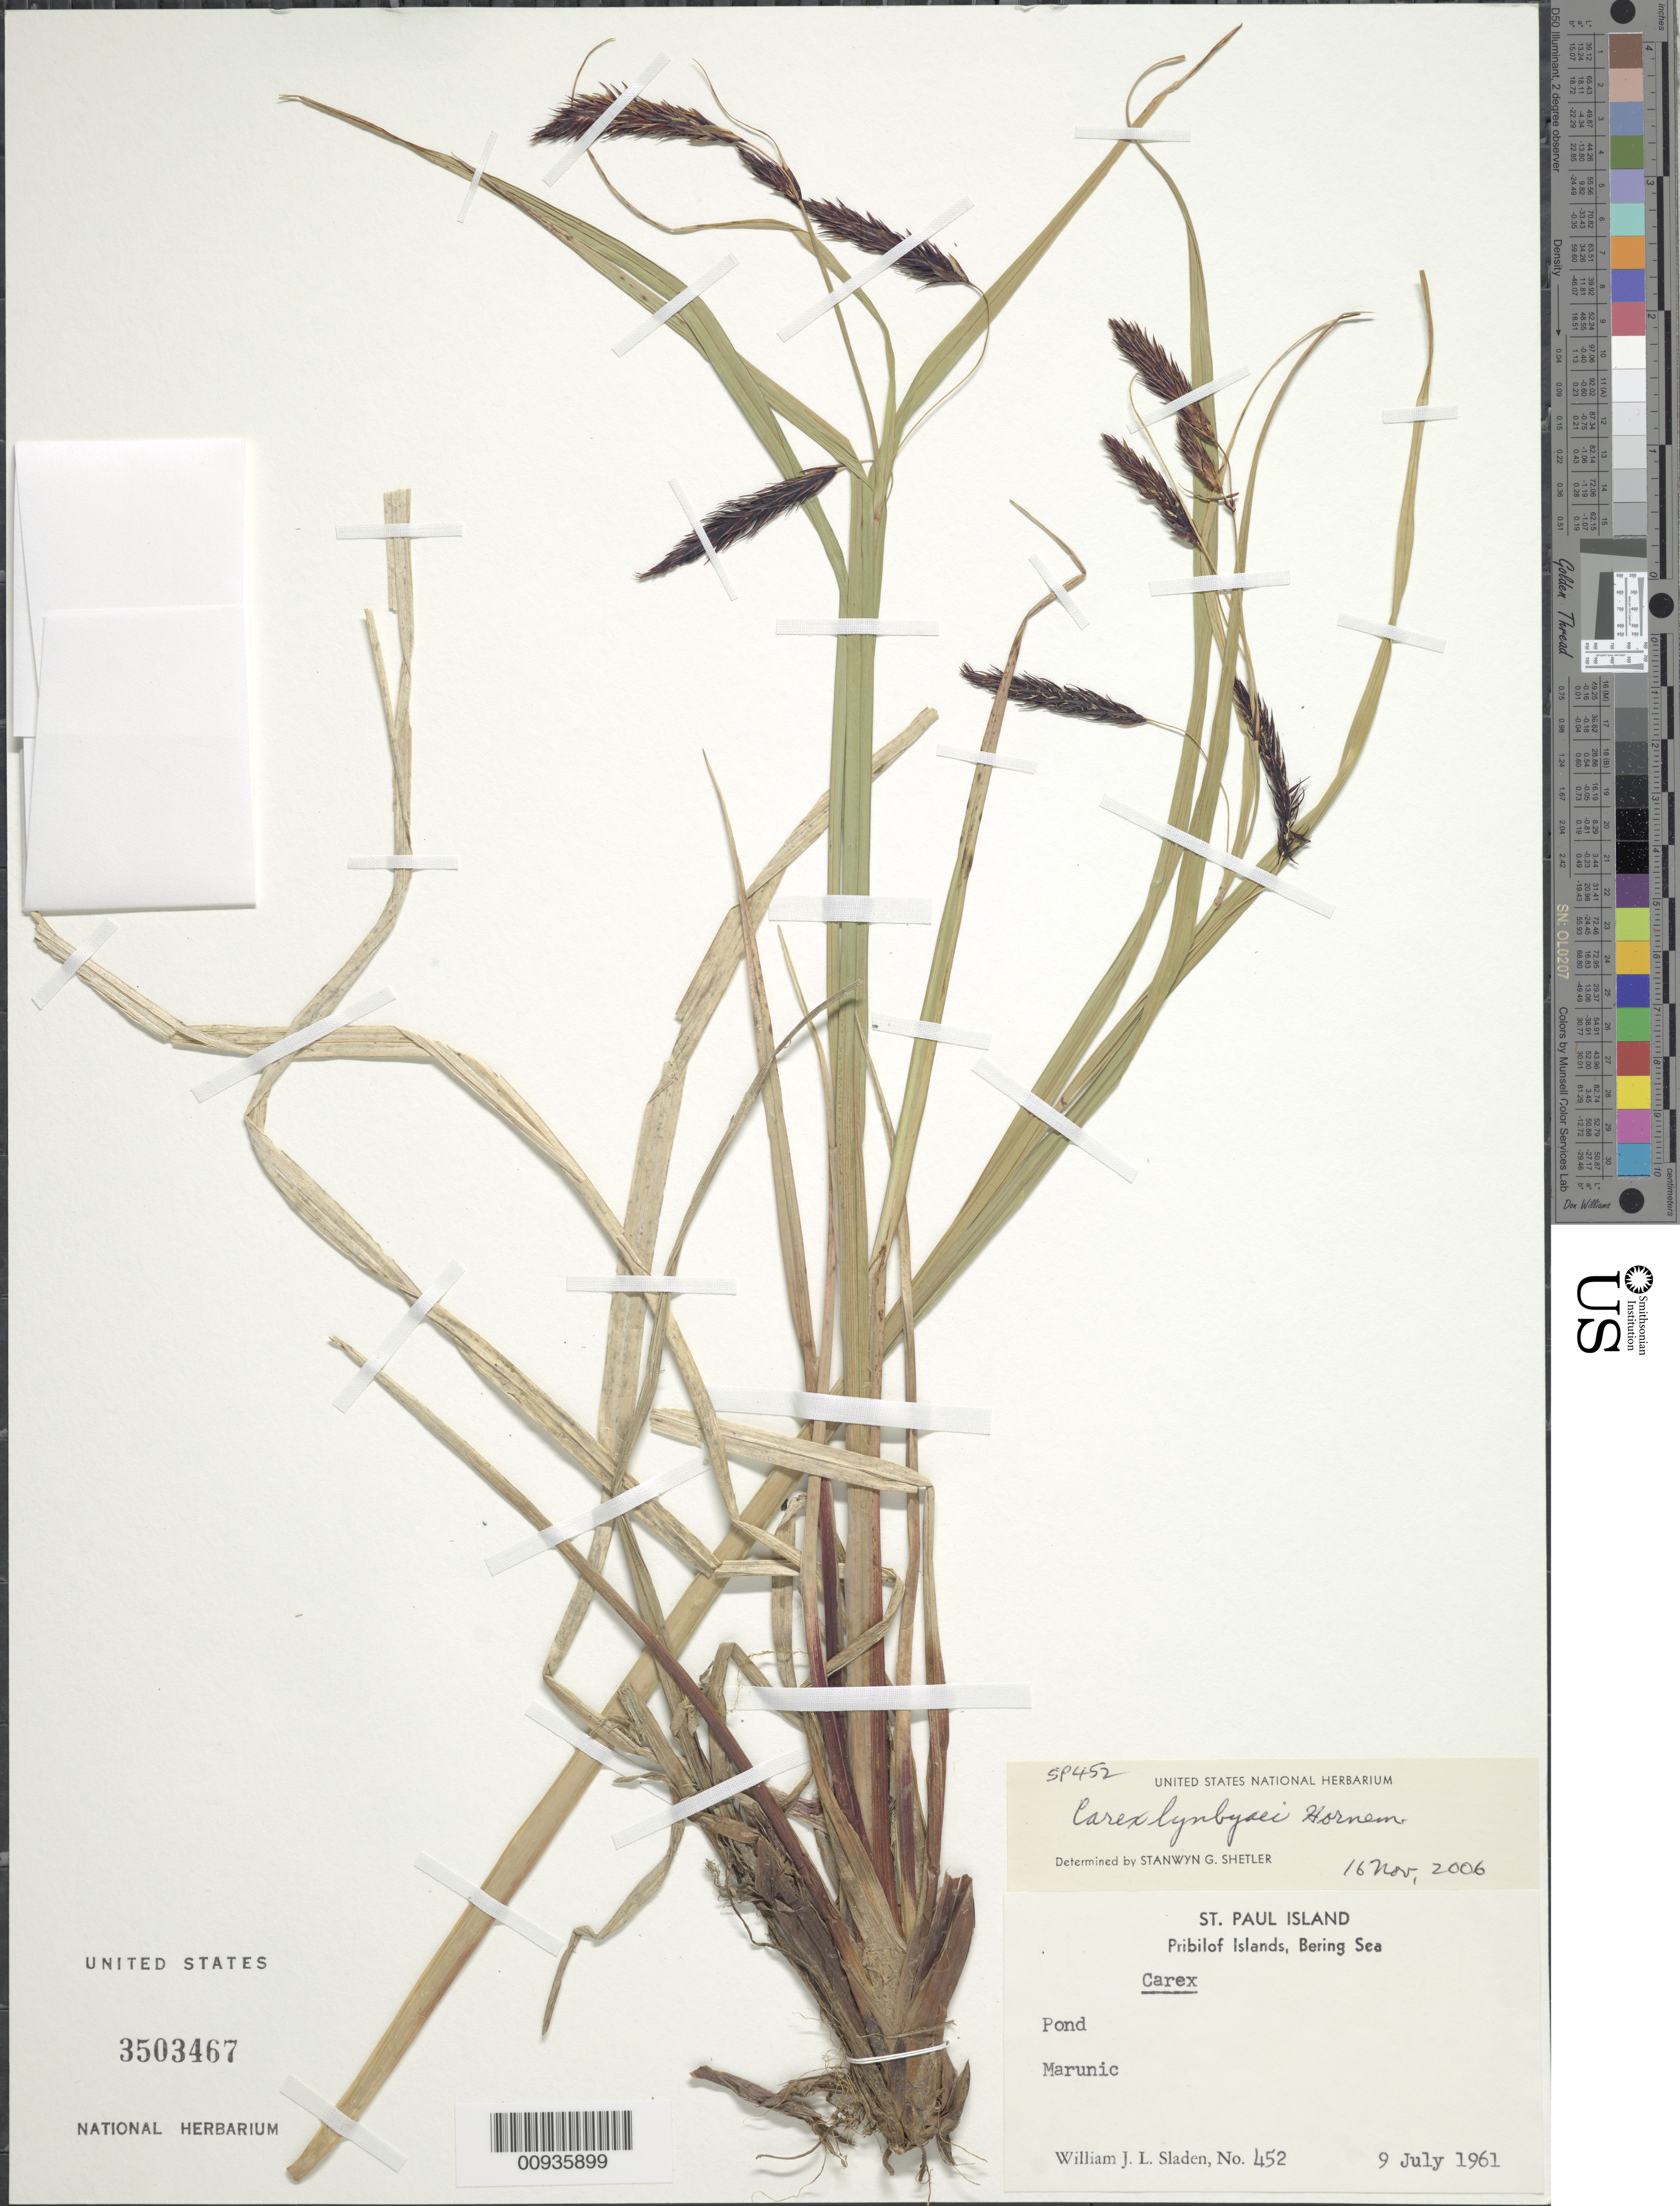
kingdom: Plantae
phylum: Tracheophyta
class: Liliopsida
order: Poales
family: Cyperaceae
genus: Carex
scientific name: Carex lyngbyei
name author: Hornem.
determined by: Shetler, Stanwyn G., (US), NMNH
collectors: W. Sladen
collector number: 452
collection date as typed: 09 Jul 1961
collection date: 1961-07-09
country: United States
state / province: Alaska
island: St. Paul Island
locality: St. Paul Island., Bering Sea, Pribilof Islands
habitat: Pond. Marunic.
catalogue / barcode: US 3503467